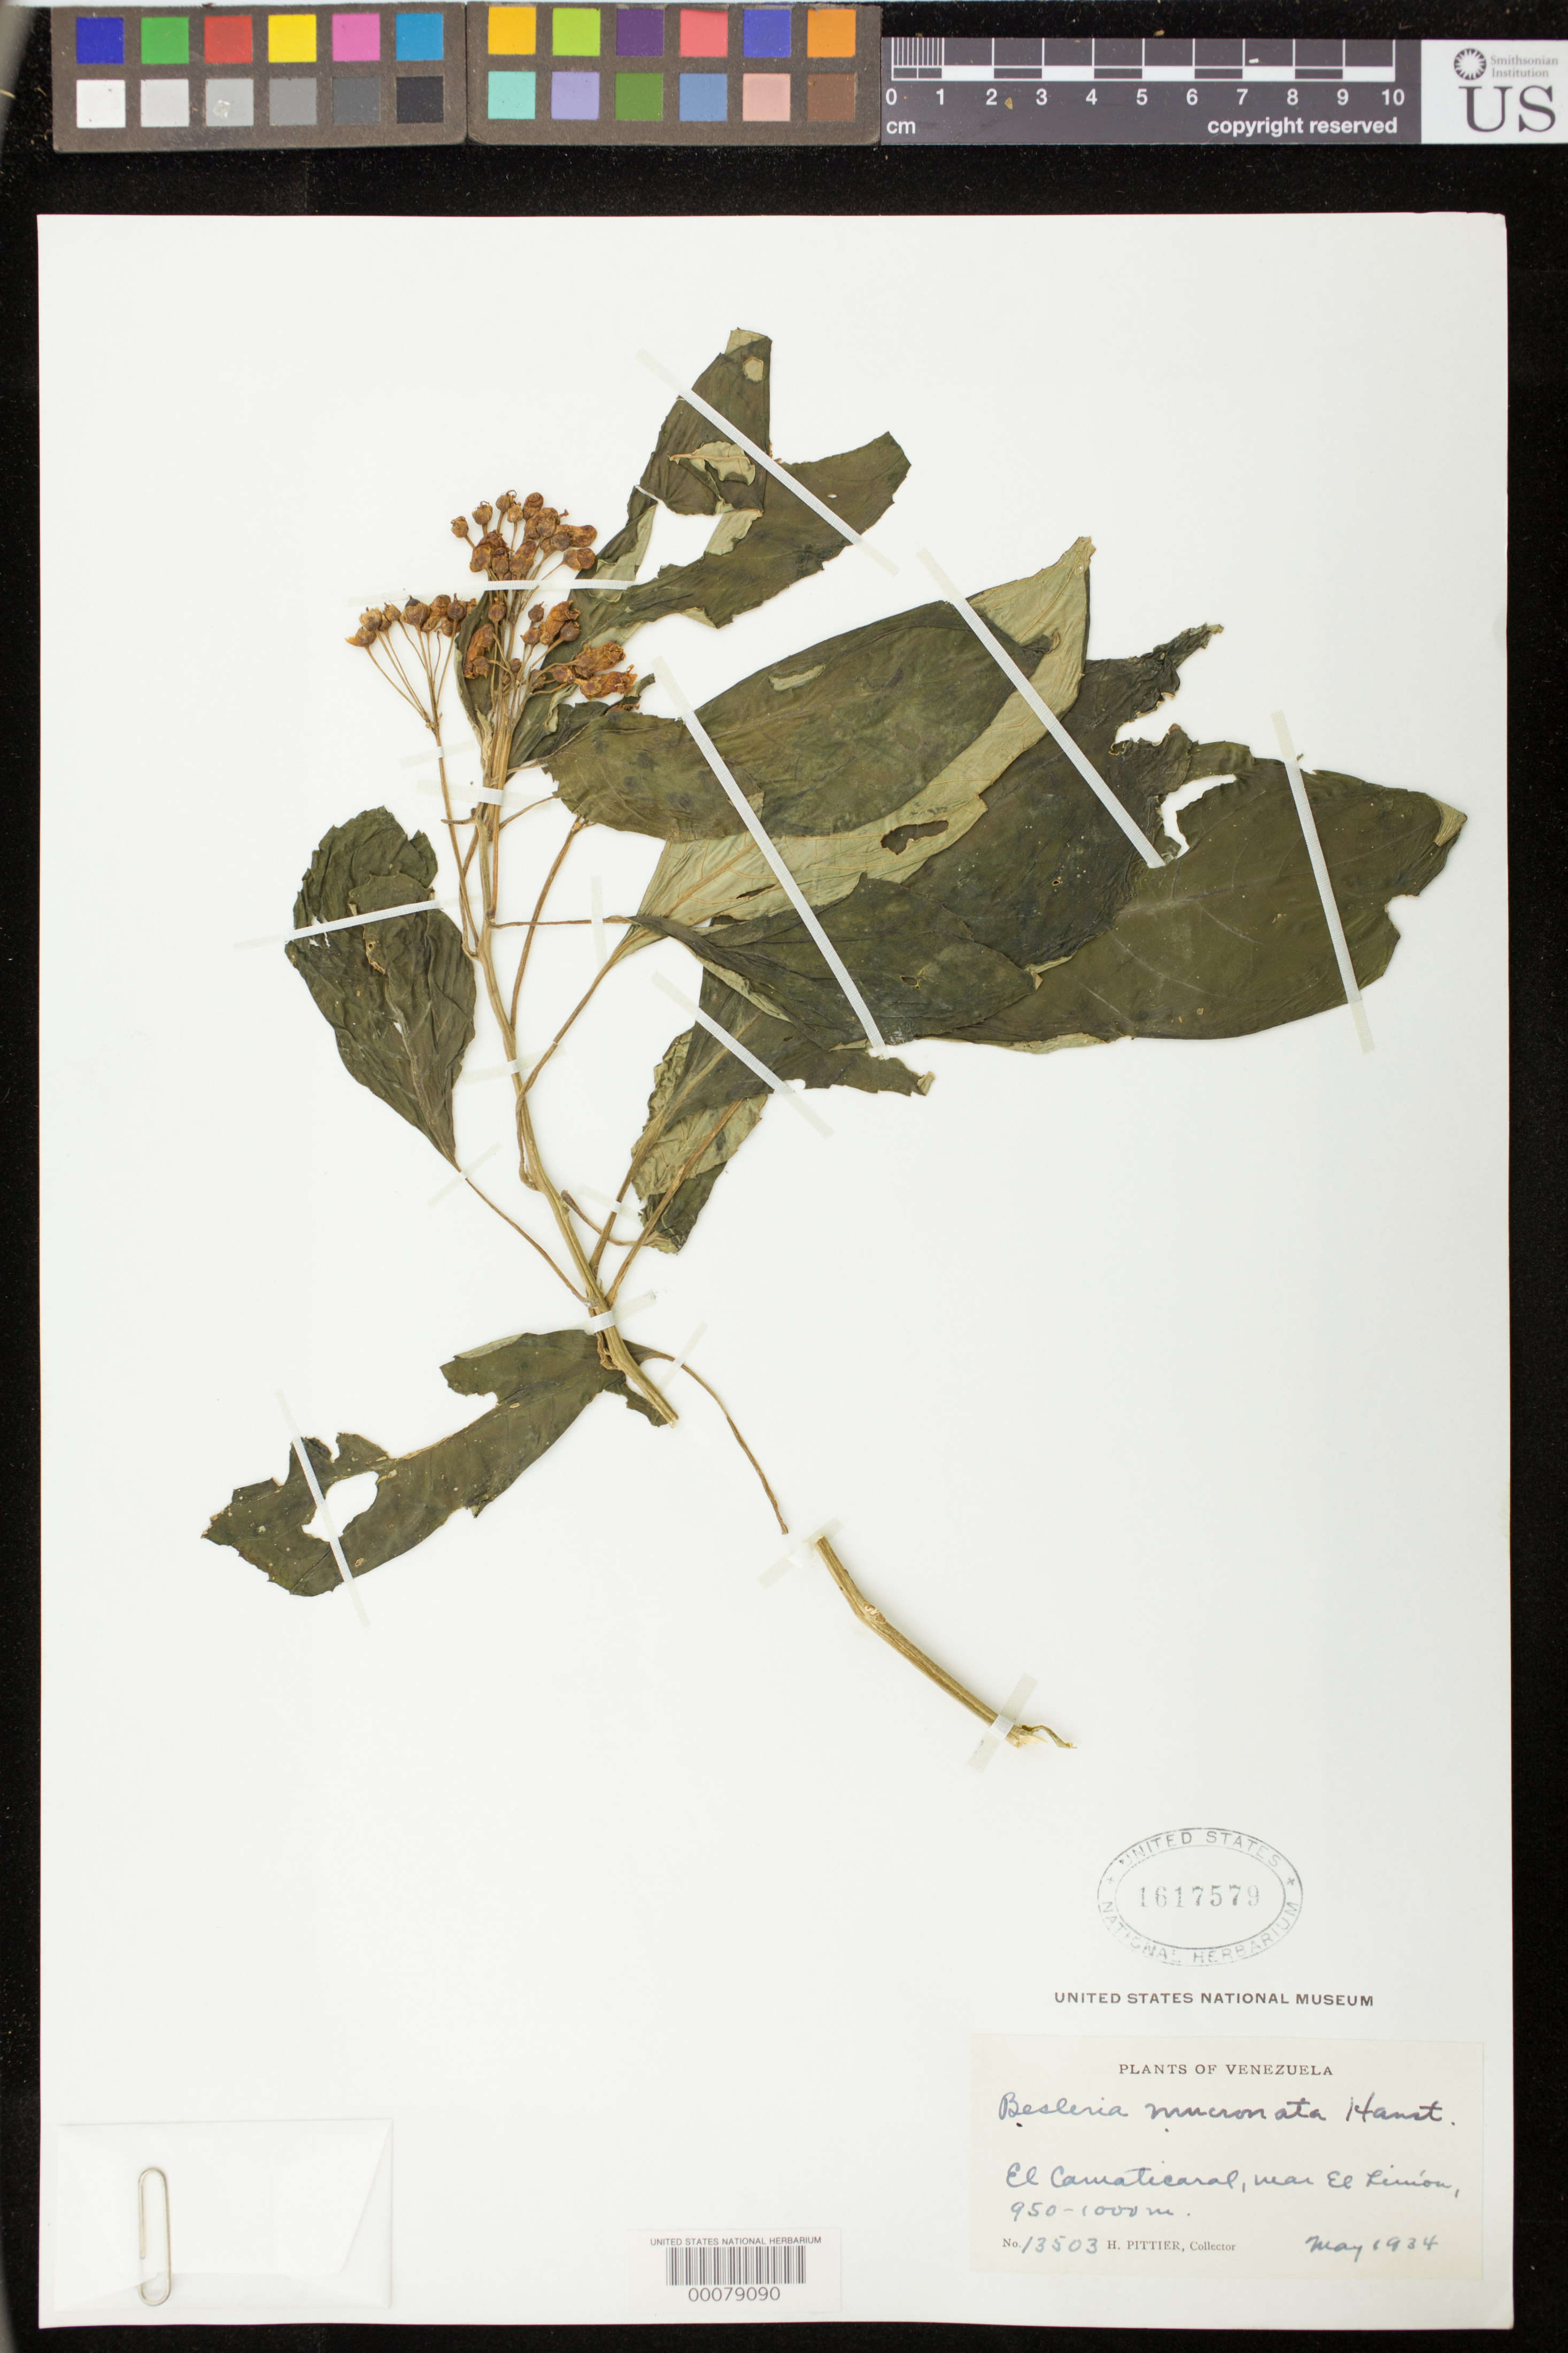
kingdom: Plantae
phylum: Tracheophyta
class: Magnoliopsida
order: Lamiales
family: Gesneriaceae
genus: Besleria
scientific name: Besleria mucronata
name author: Hanst.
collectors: H. F. Pittier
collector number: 13503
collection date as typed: May 1934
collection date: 1934-05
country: Venezuela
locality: El Camaticaral, near El Limon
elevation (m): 950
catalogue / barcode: US 1617579